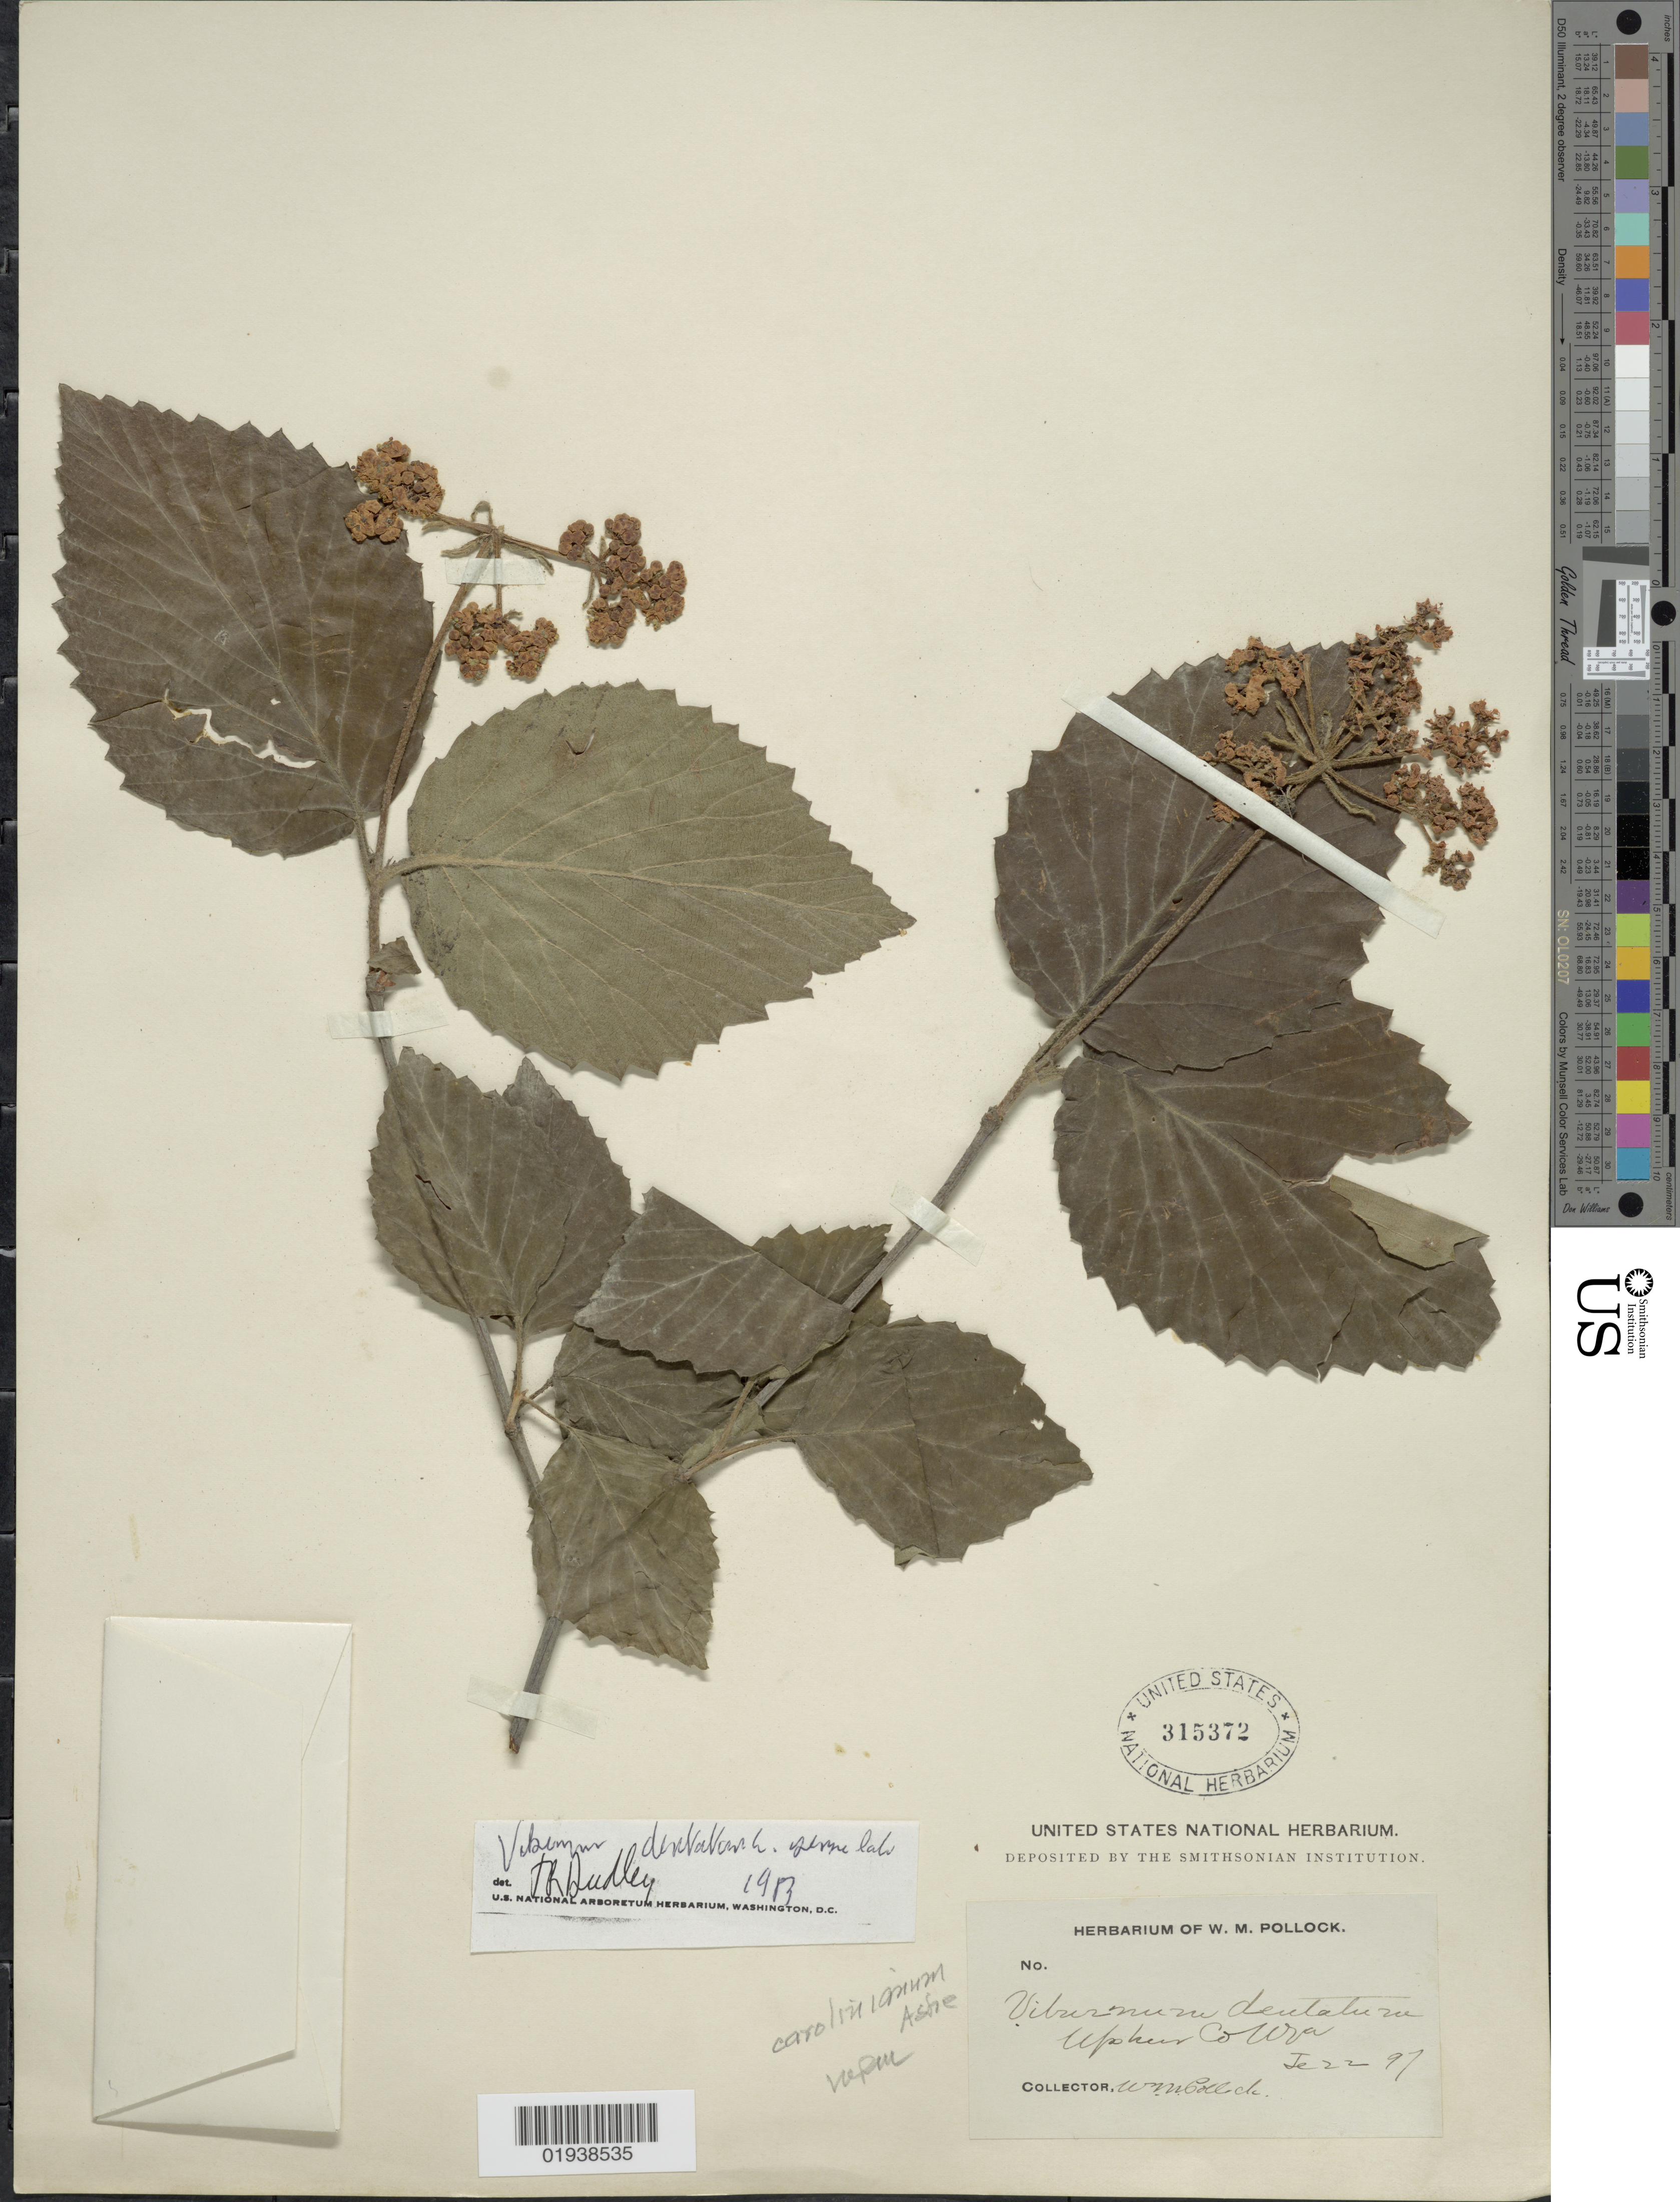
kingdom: Plantae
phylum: Tracheophyta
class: Magnoliopsida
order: Dipsacales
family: Viburnaceae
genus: Viburnum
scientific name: Viburnum dentatum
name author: L.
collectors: W. M. Pollock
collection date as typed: Transcribed d/m/y: 22/1/97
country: United States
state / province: West Virginia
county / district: Upshur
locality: WVa.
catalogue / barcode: US 315372